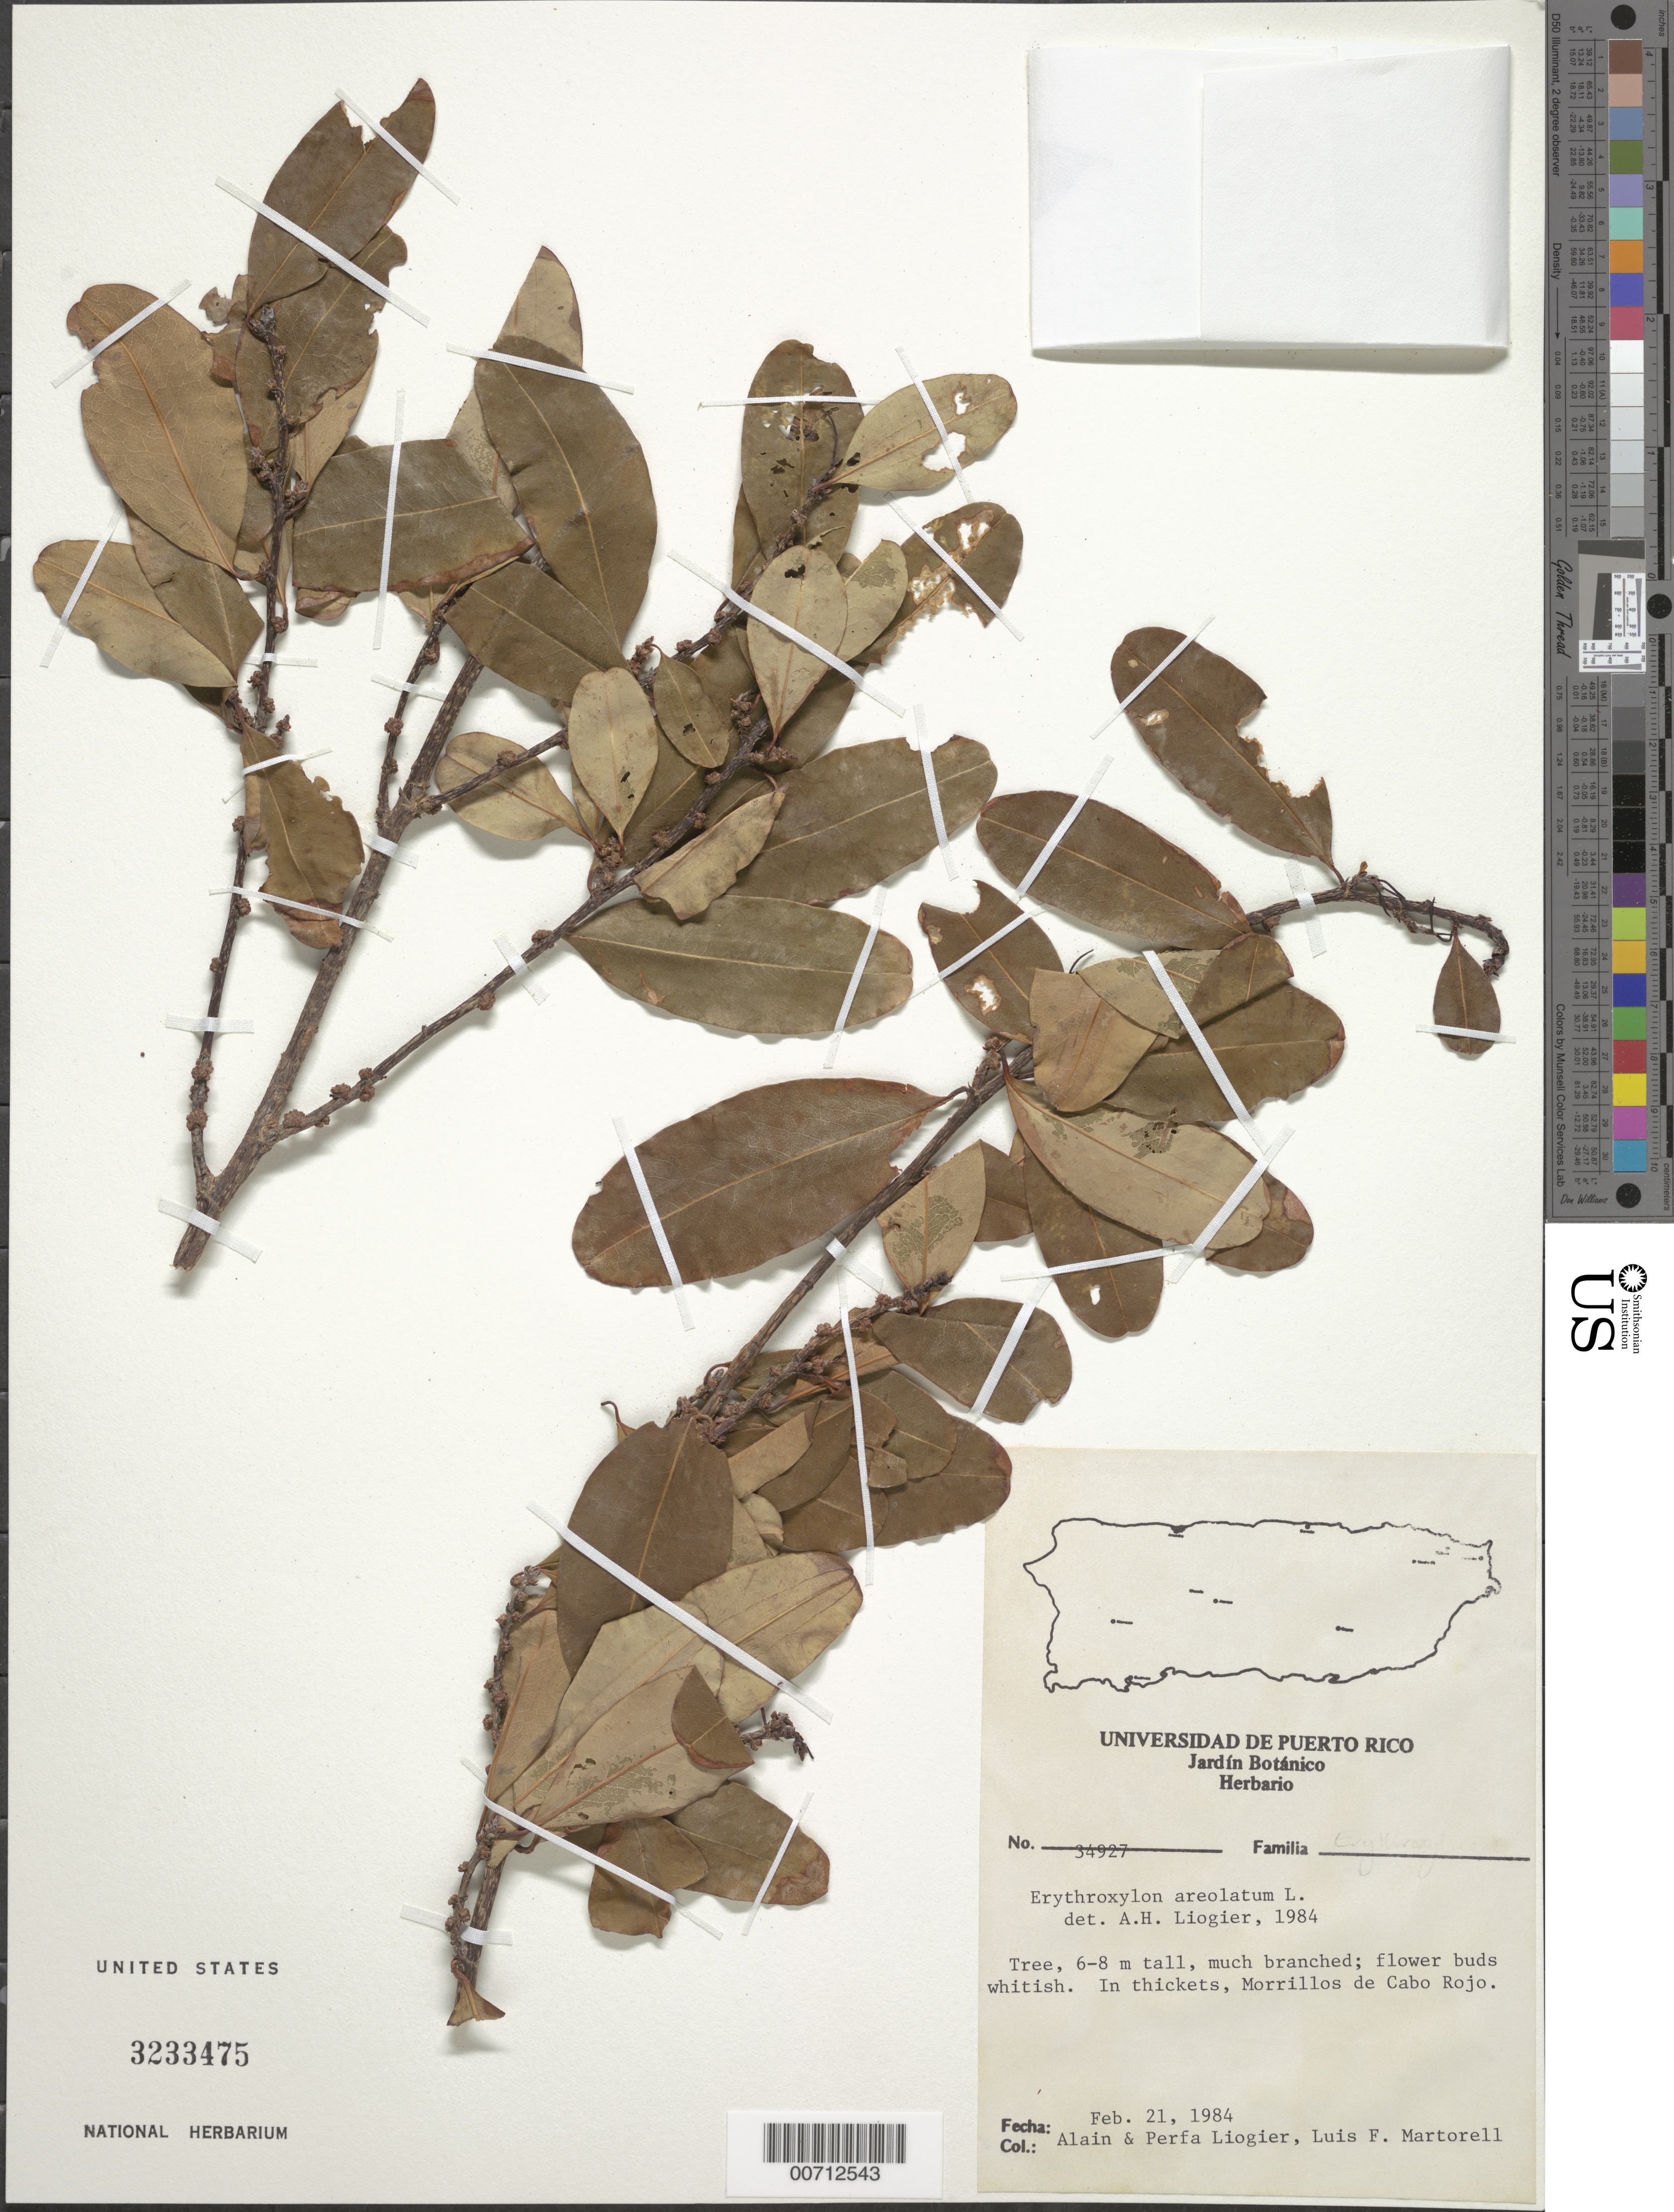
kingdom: Plantae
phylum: Tracheophyta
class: Magnoliopsida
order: Malpighiales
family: Erythroxylaceae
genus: Erythroxylum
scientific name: Erythroxylum aerolatum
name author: L.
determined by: Liogier, Alain H.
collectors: A. H. Liogier, M. P. Liogier & L. Martorell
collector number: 34927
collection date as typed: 21 Feb 1984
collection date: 1984-02-21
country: Puerto Rico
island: Greater Antilles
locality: Cabo Rojo, Morrillos de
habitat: In thickets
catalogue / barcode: US 3233475